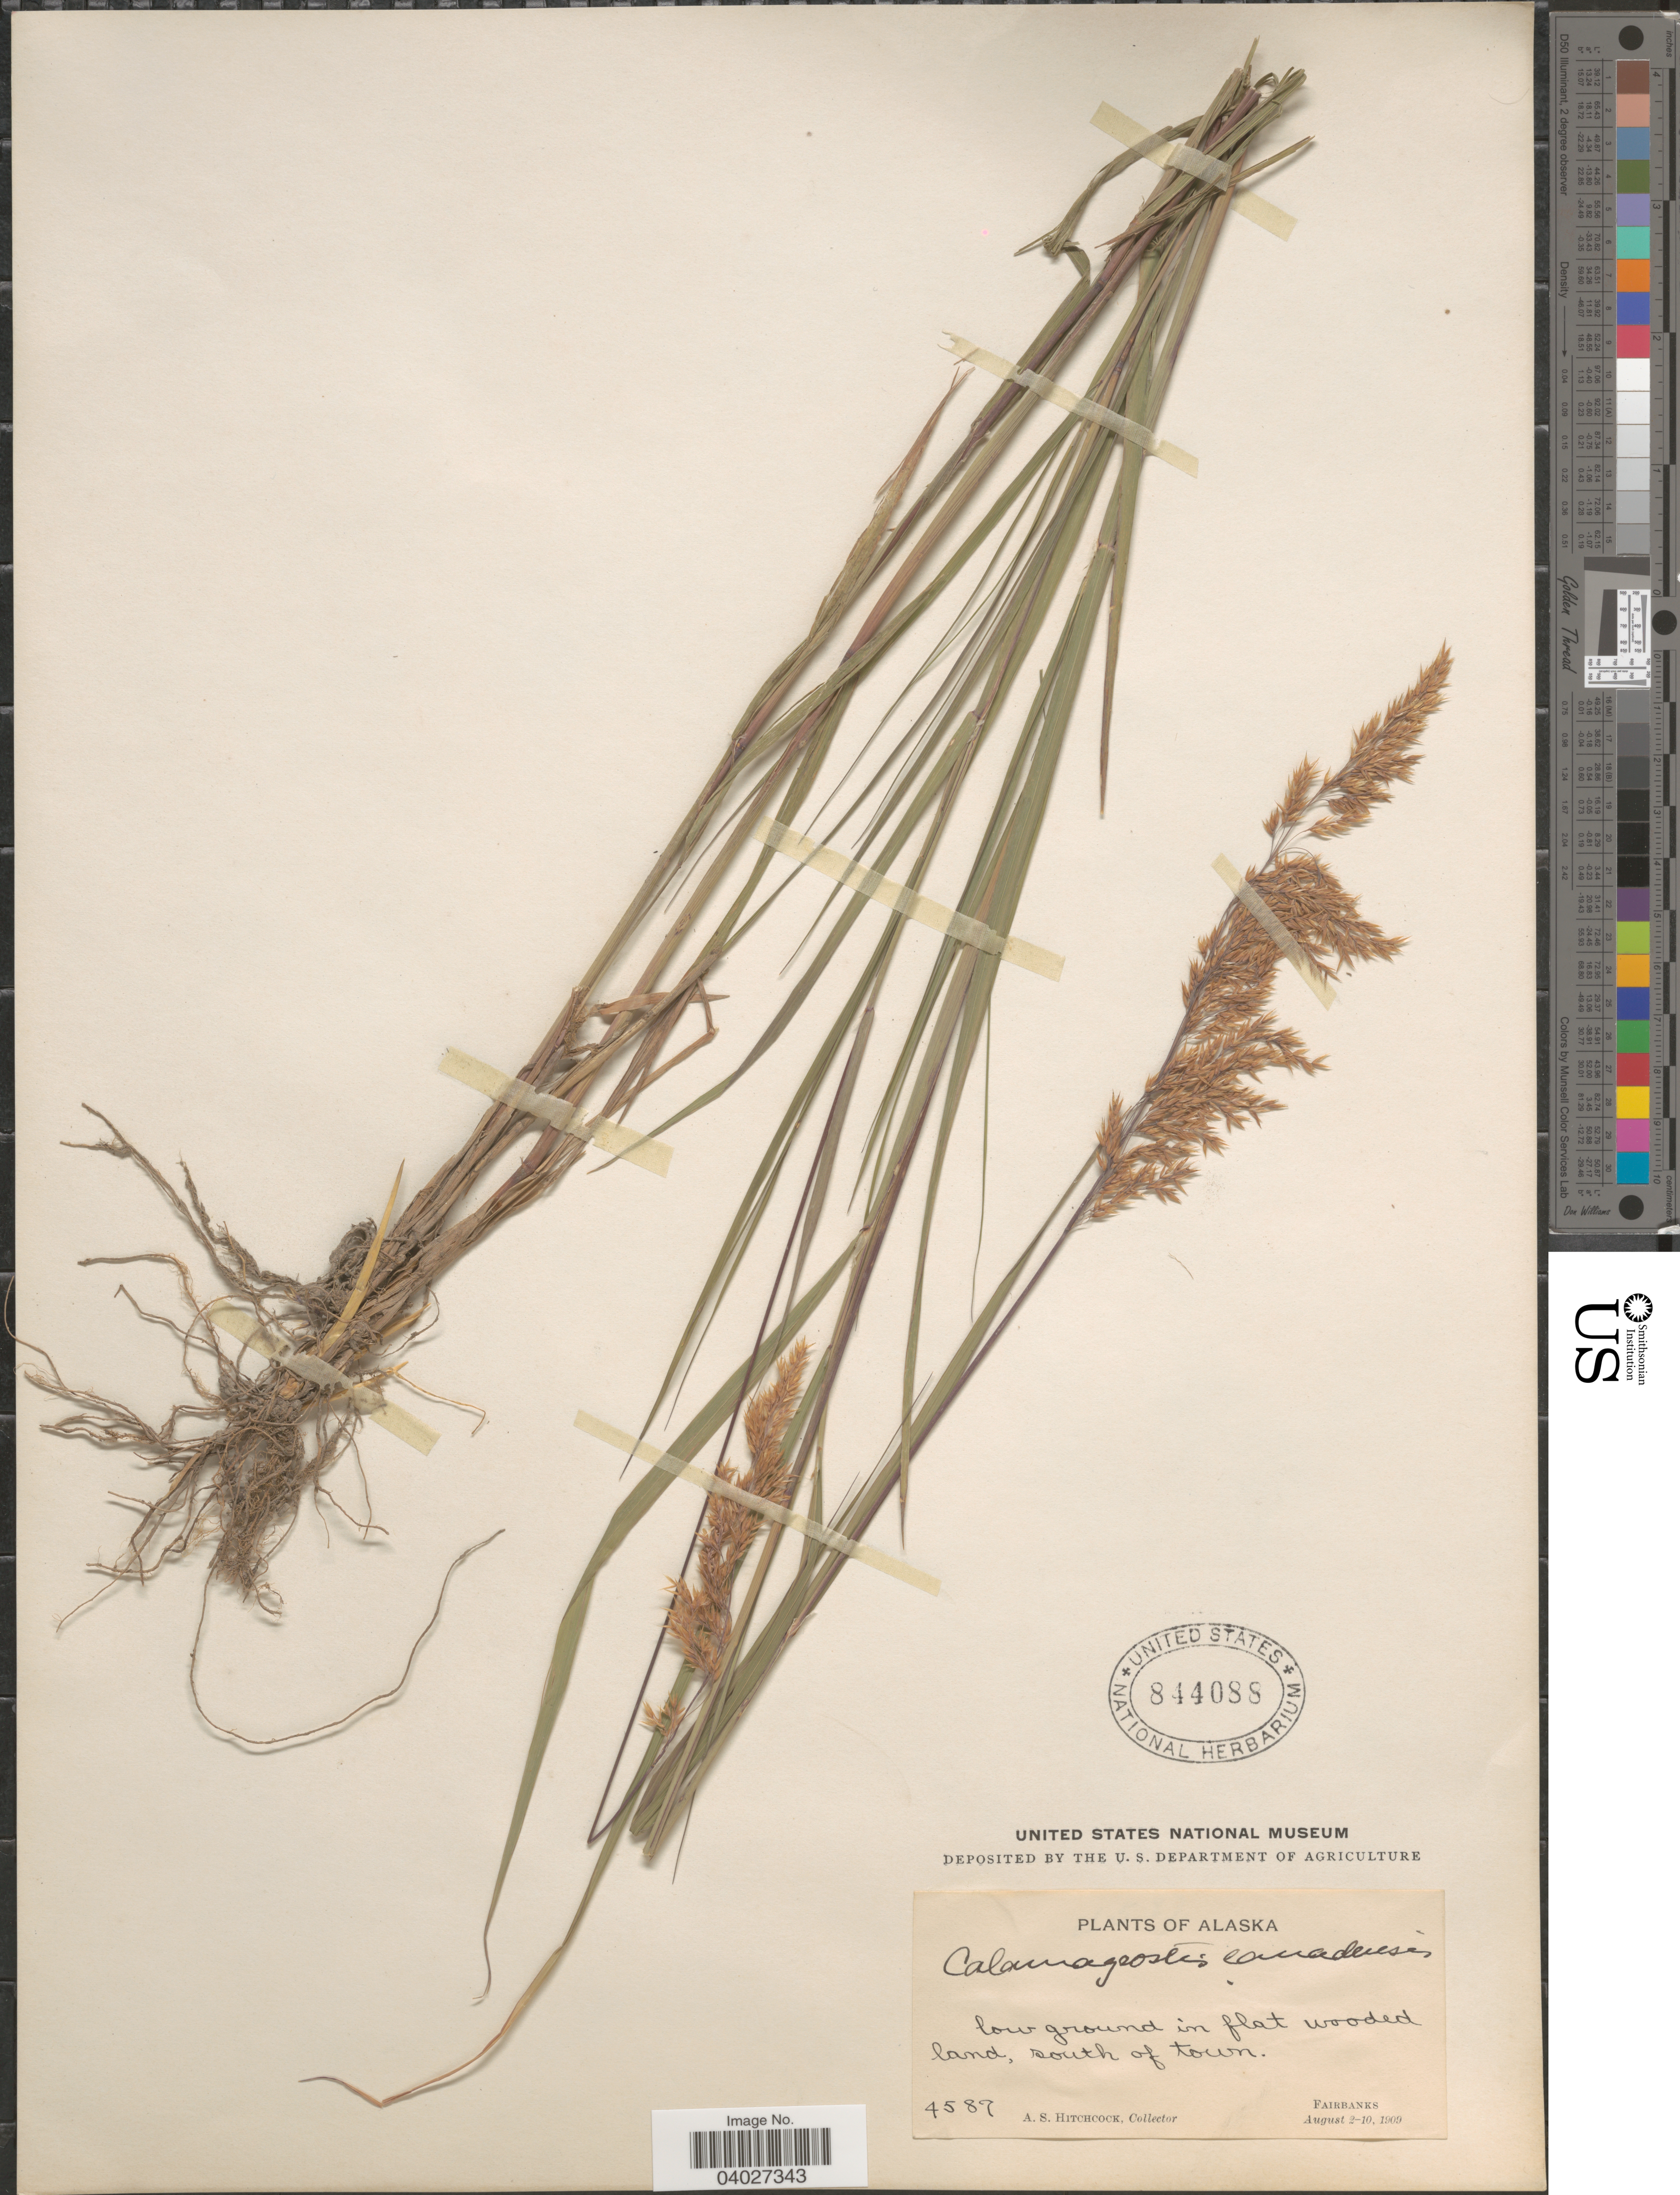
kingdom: Plantae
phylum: Tracheophyta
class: Liliopsida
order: Poales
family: Poaceae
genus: Calamagrostis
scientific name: Calamagrostis canadensis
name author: (Michx.) P. Beauv.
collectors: A. S. Hitchcock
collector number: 4587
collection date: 1909-08-02/1909-08-10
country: United States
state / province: Alaska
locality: Low ground in flat wooded land, south of town. Fairbanks.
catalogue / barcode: US 844088